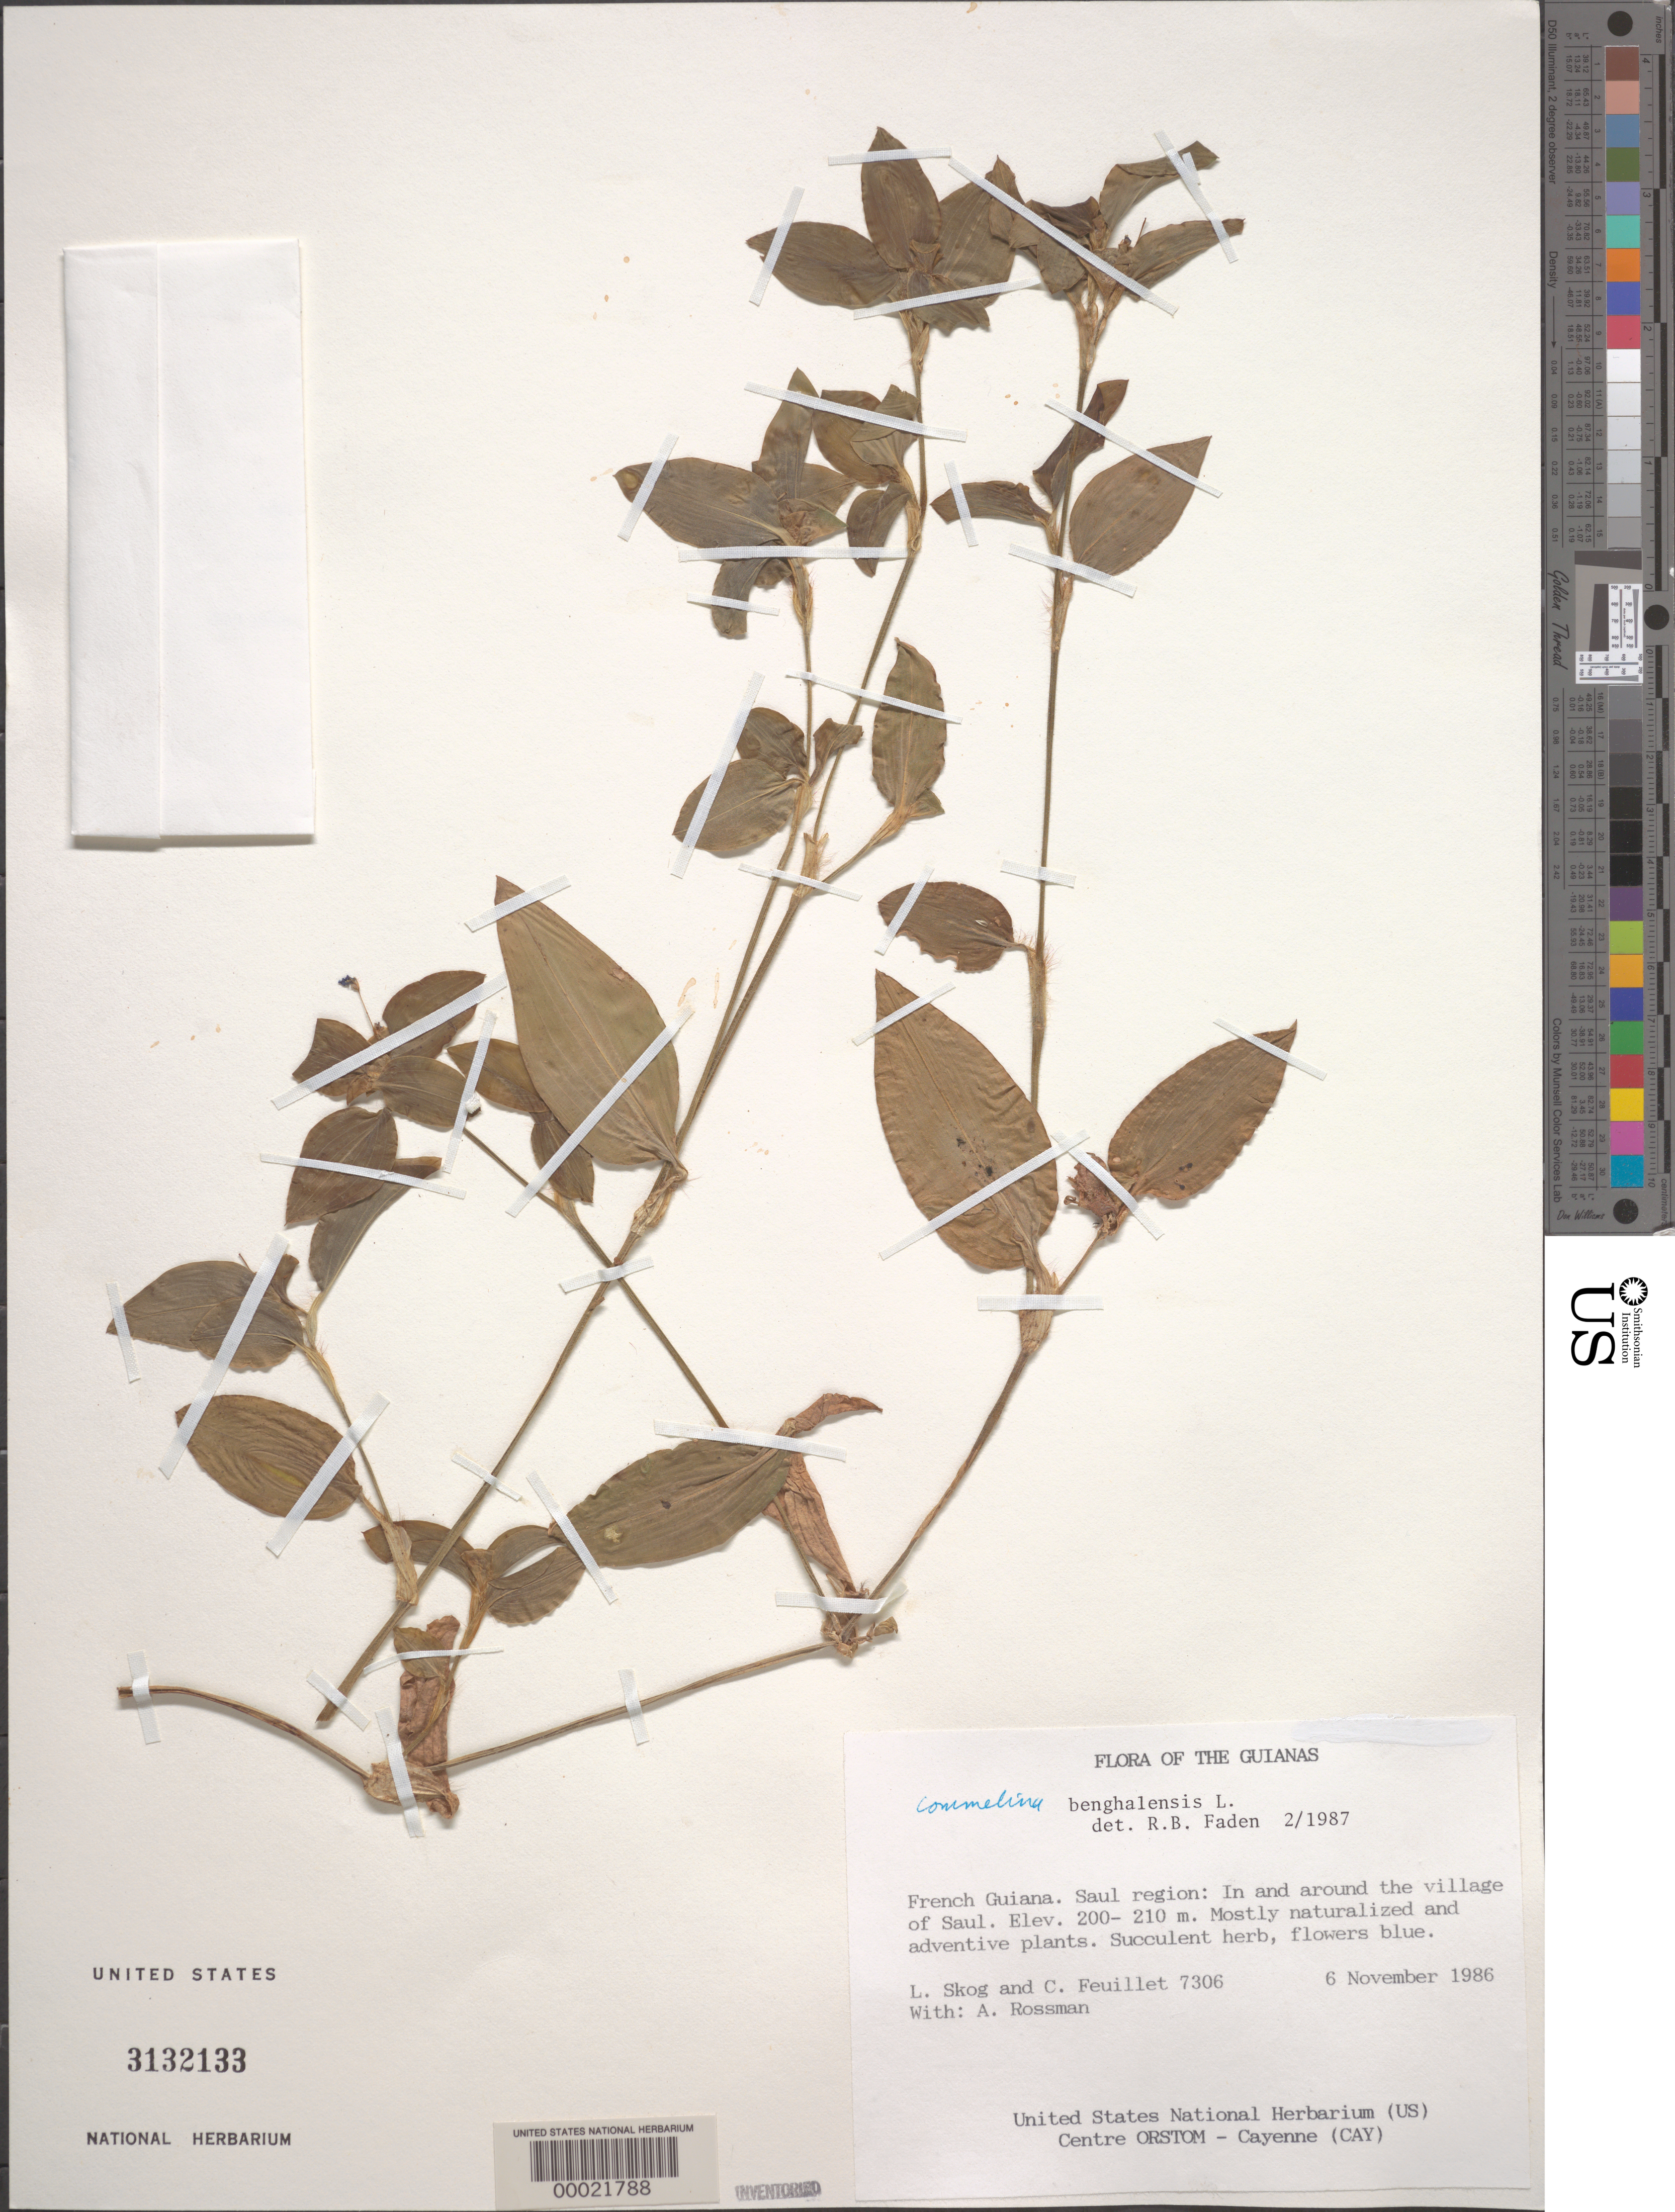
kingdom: Plantae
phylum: Tracheophyta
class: Liliopsida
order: Commelinales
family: Commelinaceae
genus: Commelina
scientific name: Commelina benghalensis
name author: L.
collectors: L. E. Skog, C. Feuillet & A. Rossman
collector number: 7306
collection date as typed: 06 Nov 1986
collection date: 1986-11-06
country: French Guiana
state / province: Saint-Laurent-du-Maroni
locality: Saul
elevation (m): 200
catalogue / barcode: US 3132133